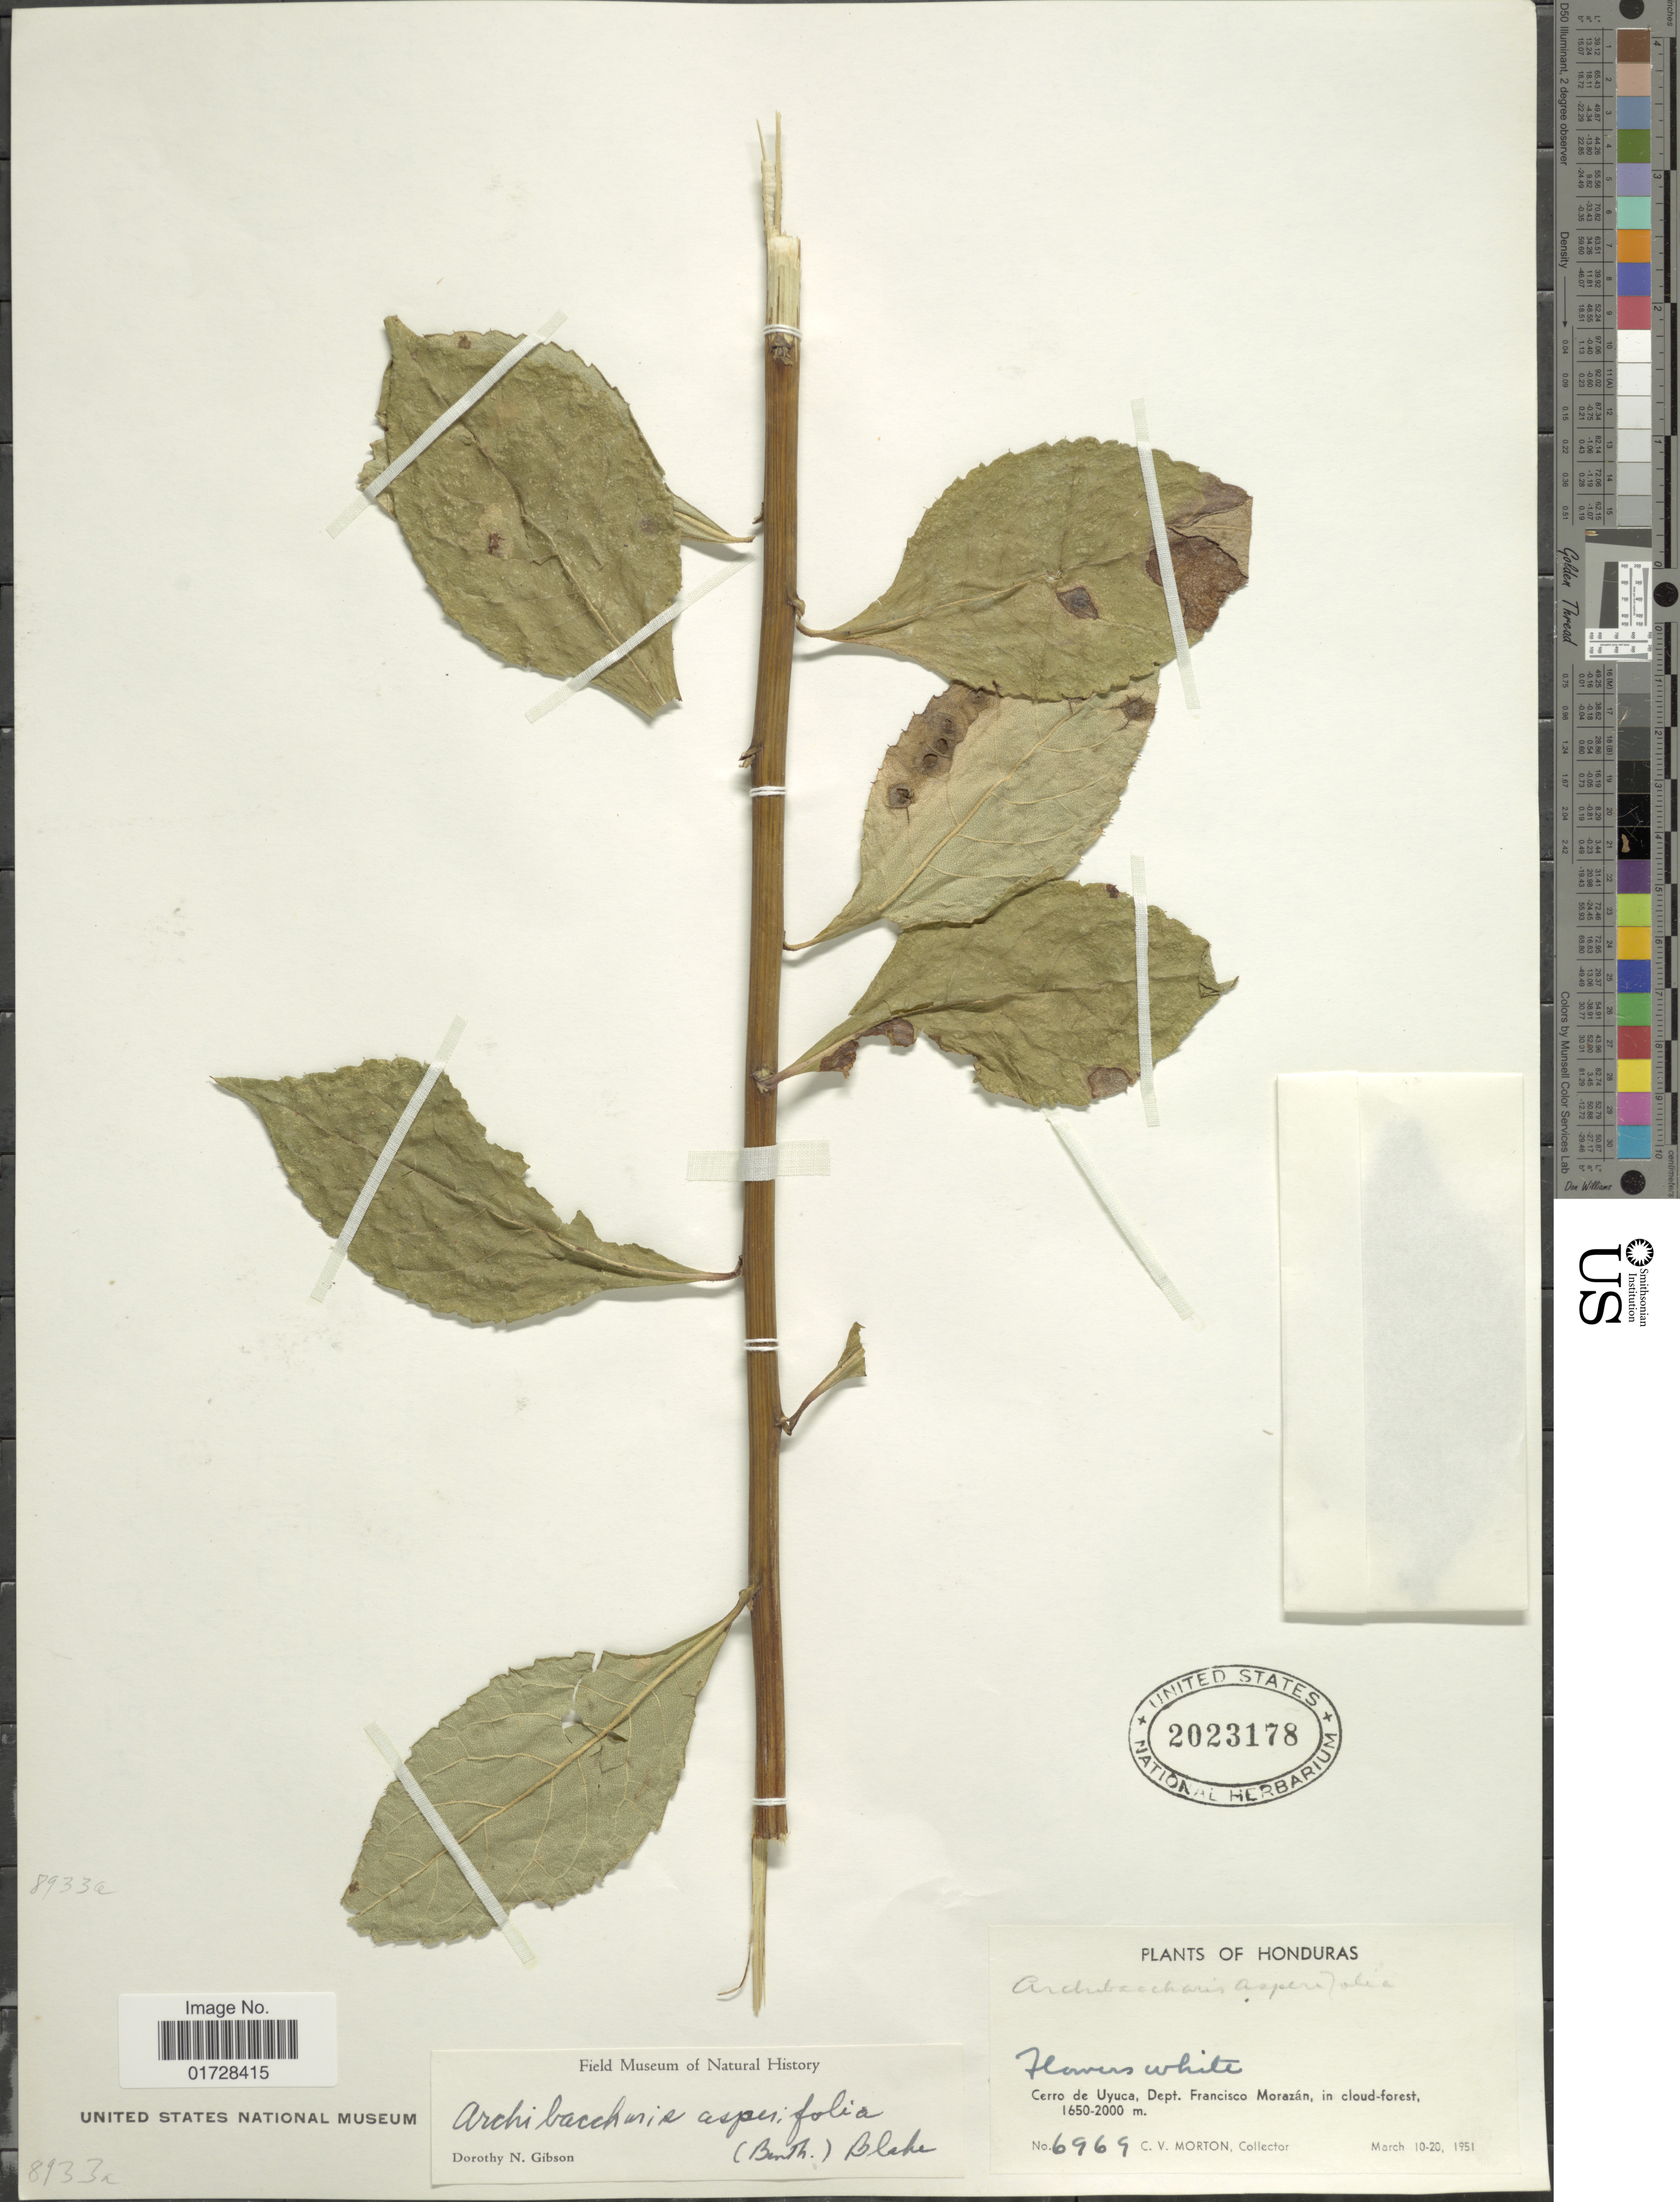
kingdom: Plantae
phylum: Tracheophyta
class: Magnoliopsida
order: Asterales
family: Asteraceae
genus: Archibaccharis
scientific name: Archibaccharis asperifolia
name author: (Benth.) S.F. Blake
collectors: C. V. Morton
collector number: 6969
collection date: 1951-03-10/1951-03-20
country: Honduras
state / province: Fco. Morazán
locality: Cerro de Uyuca, Dept. Francisco Morazan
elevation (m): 1650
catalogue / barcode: US 2023178